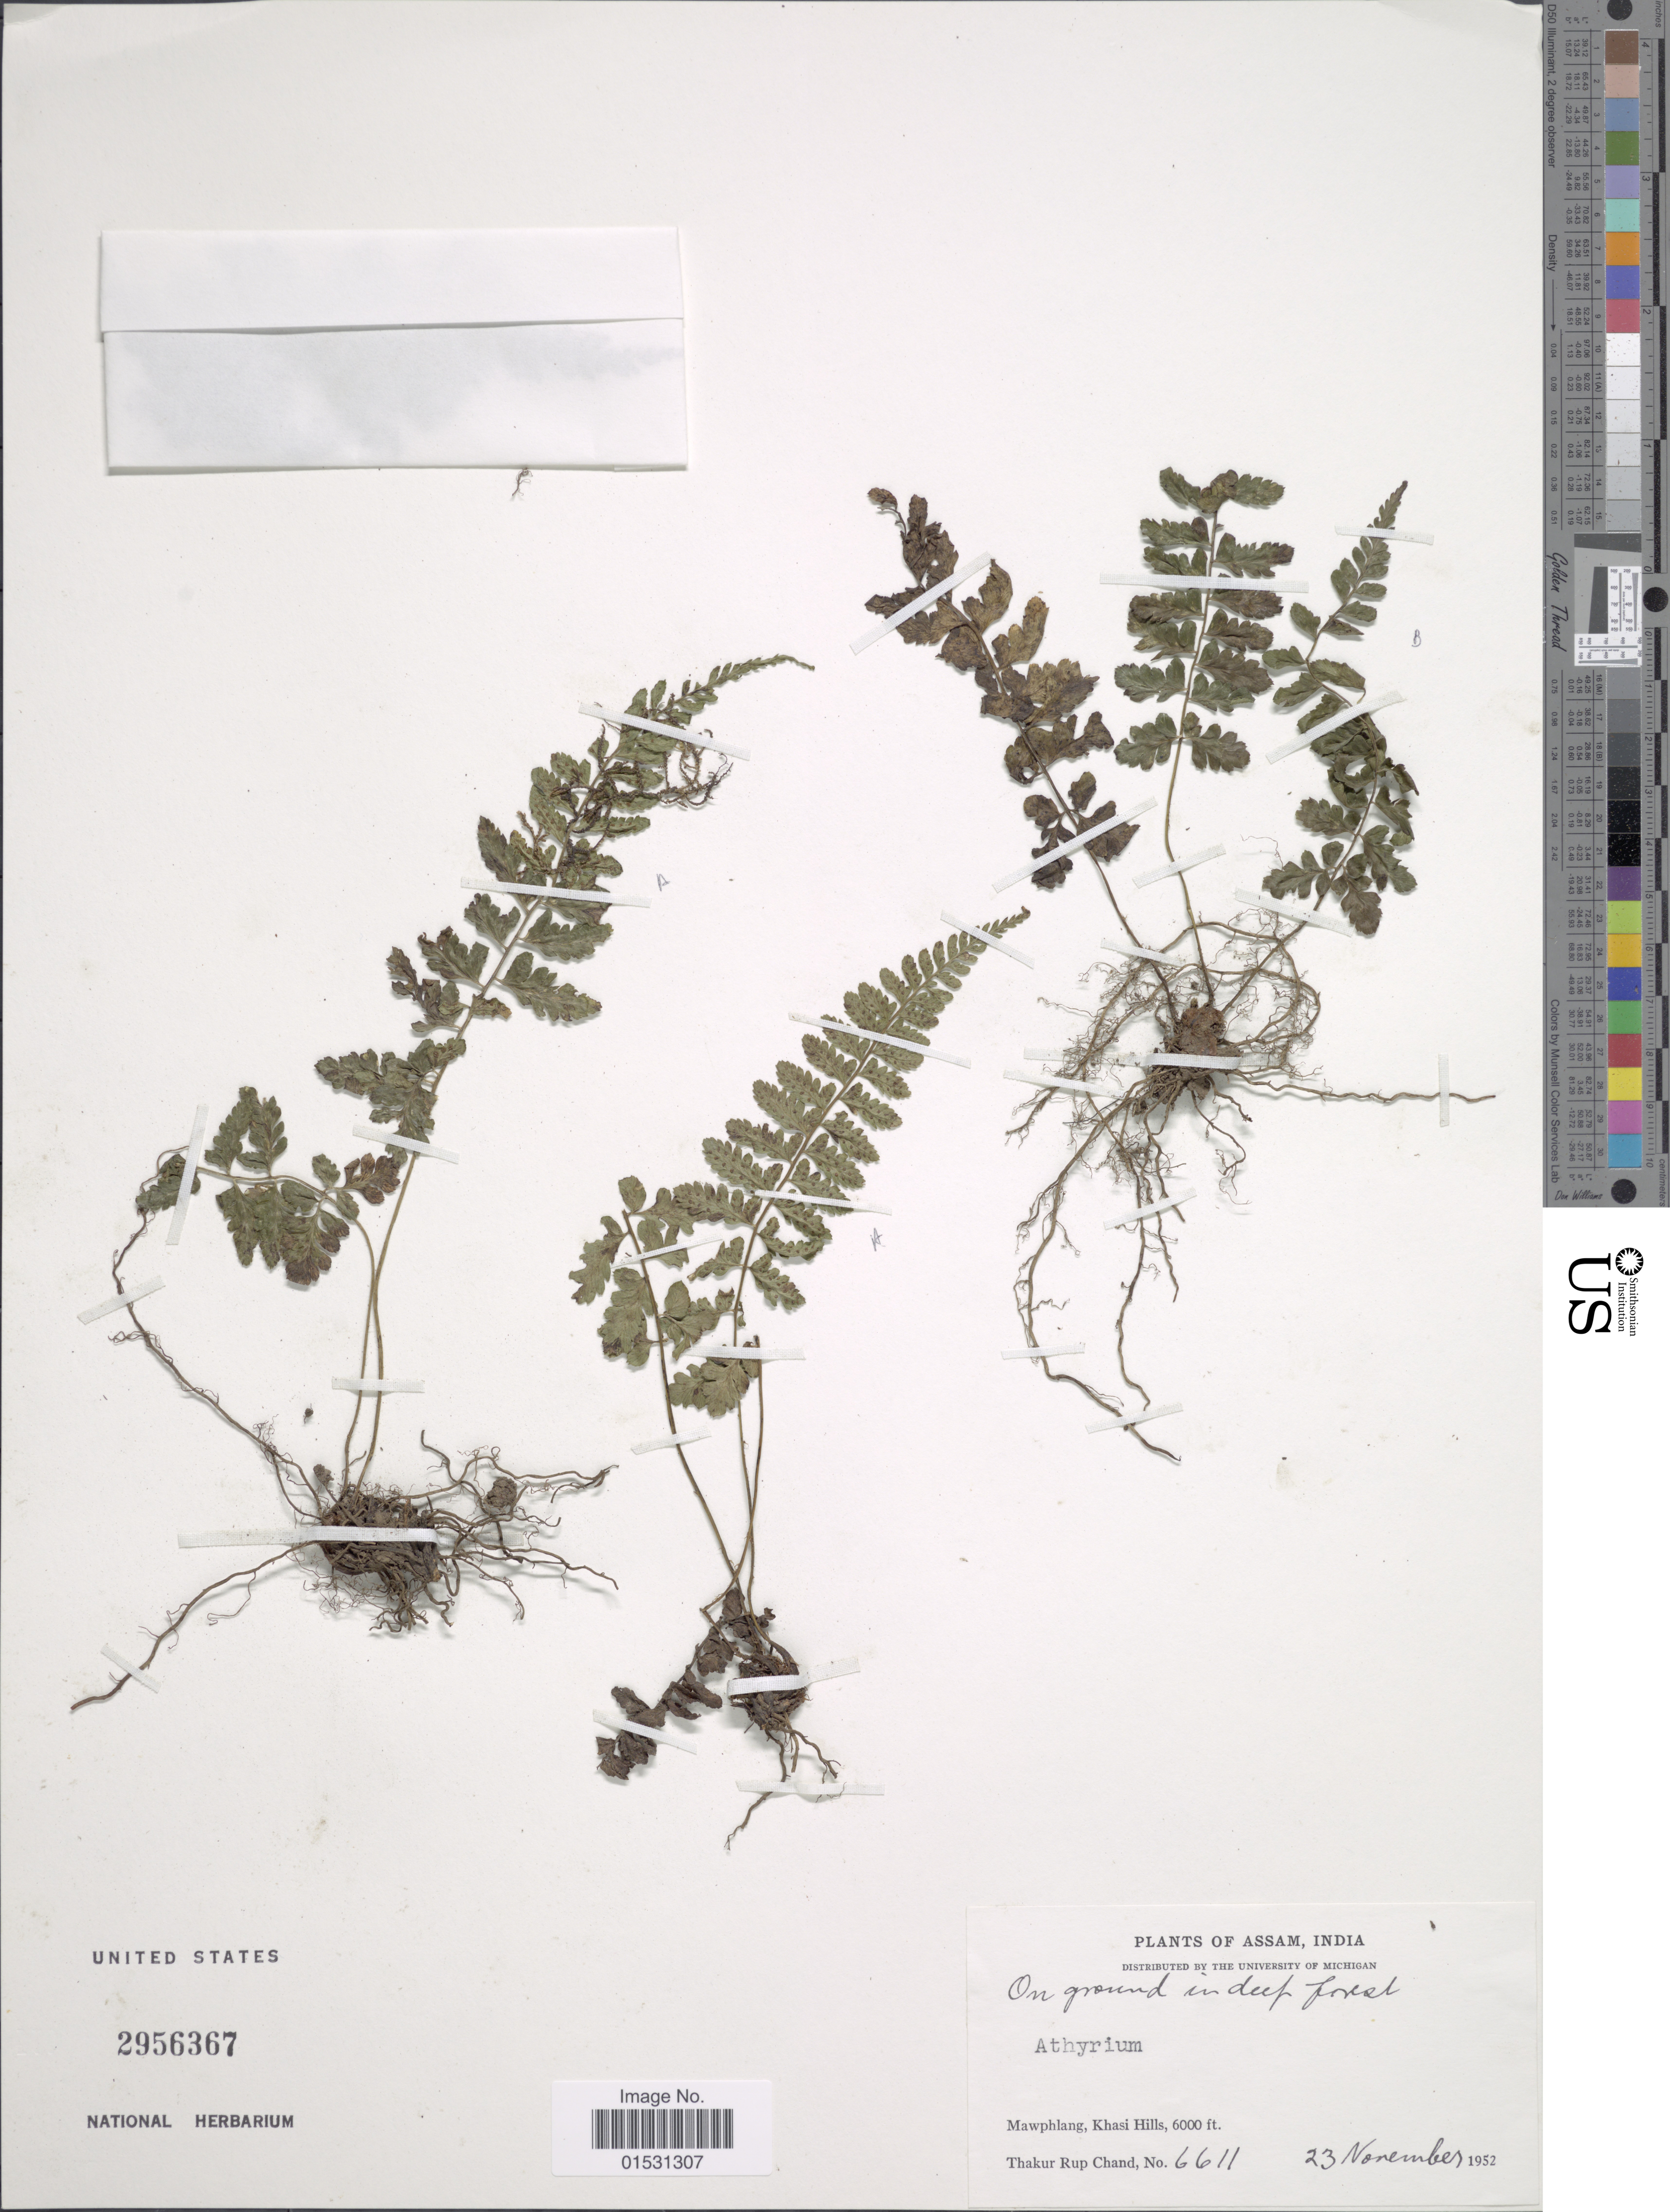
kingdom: Plantae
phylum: Tracheophyta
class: Polypodiopsida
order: Polypodiales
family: Athyriaceae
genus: Athyrium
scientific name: Athyrium sp.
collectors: T. R. Chand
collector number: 6611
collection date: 1952-11-23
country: India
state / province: Meghalaya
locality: Mawphlang, Khasi Hills.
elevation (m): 1829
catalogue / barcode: US 2956367